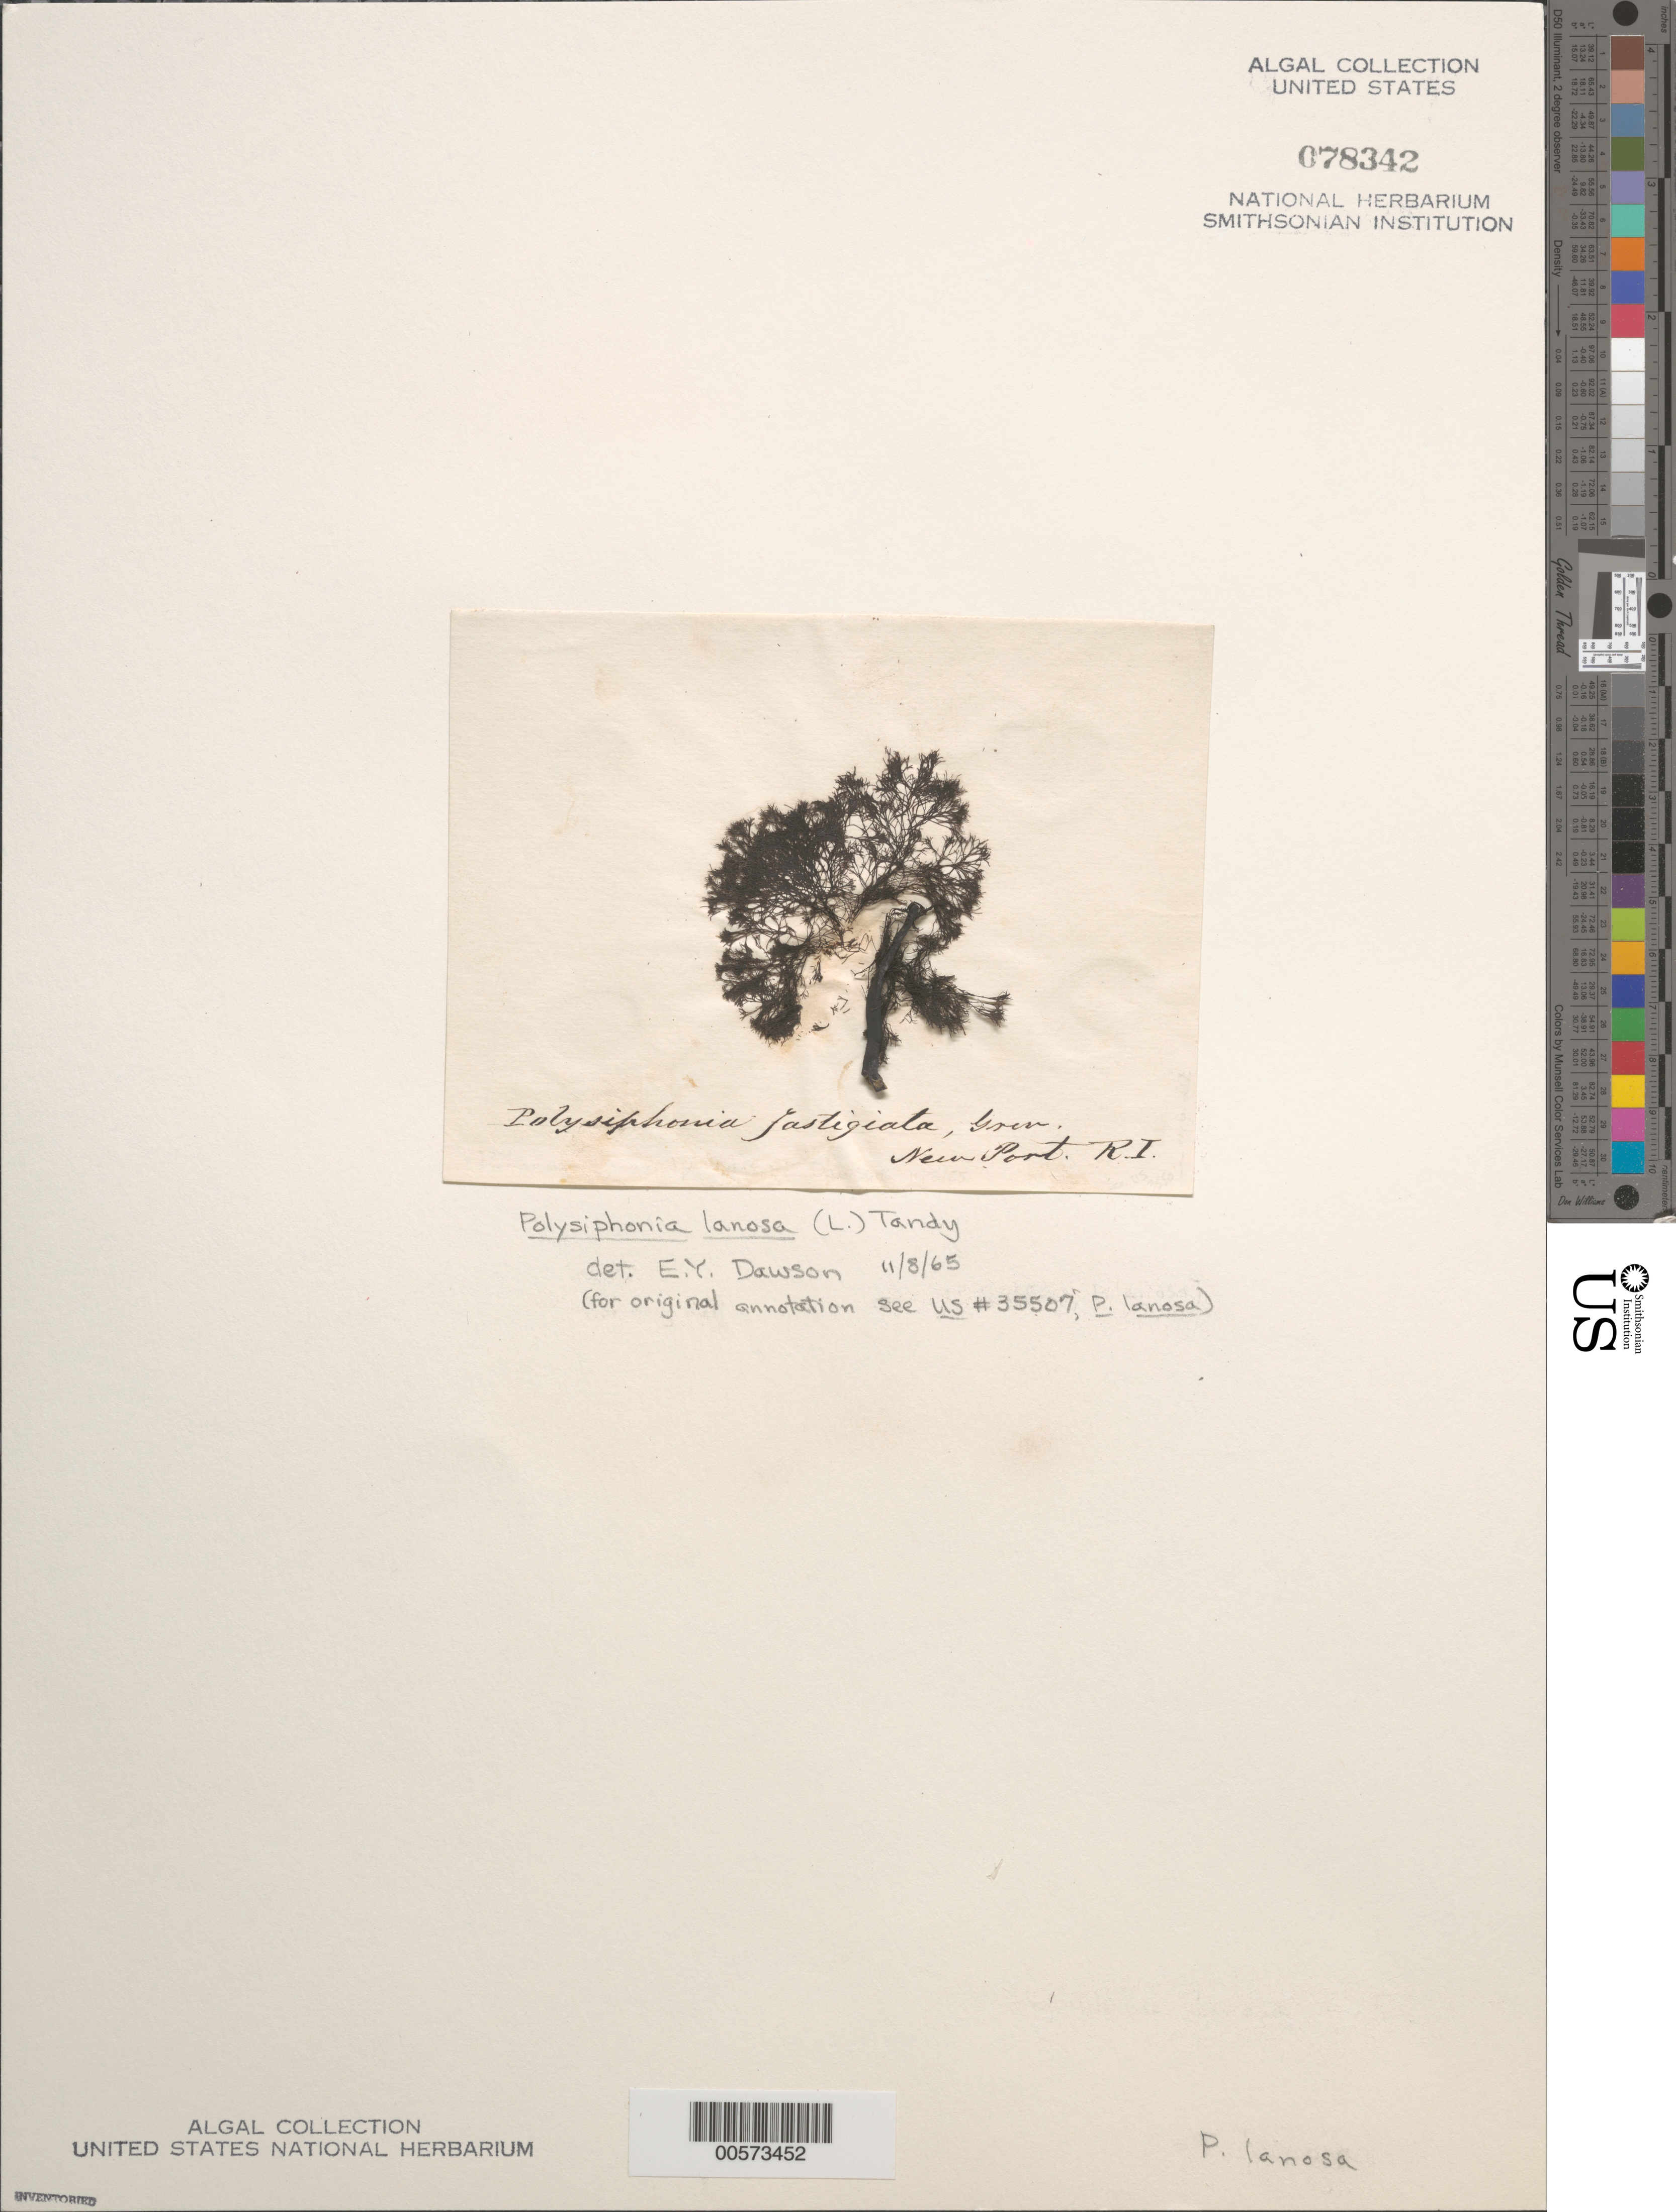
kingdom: Plantae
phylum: Rhodophyta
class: Florideophyceae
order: Ceramiales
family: Rhodomelaceae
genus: Vertebrata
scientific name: Vertebrata lanosa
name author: (L.) T.A. Chr.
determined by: Algae name updating Project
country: United States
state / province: Rhode Island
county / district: Newport County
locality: Newport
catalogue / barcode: US 78342